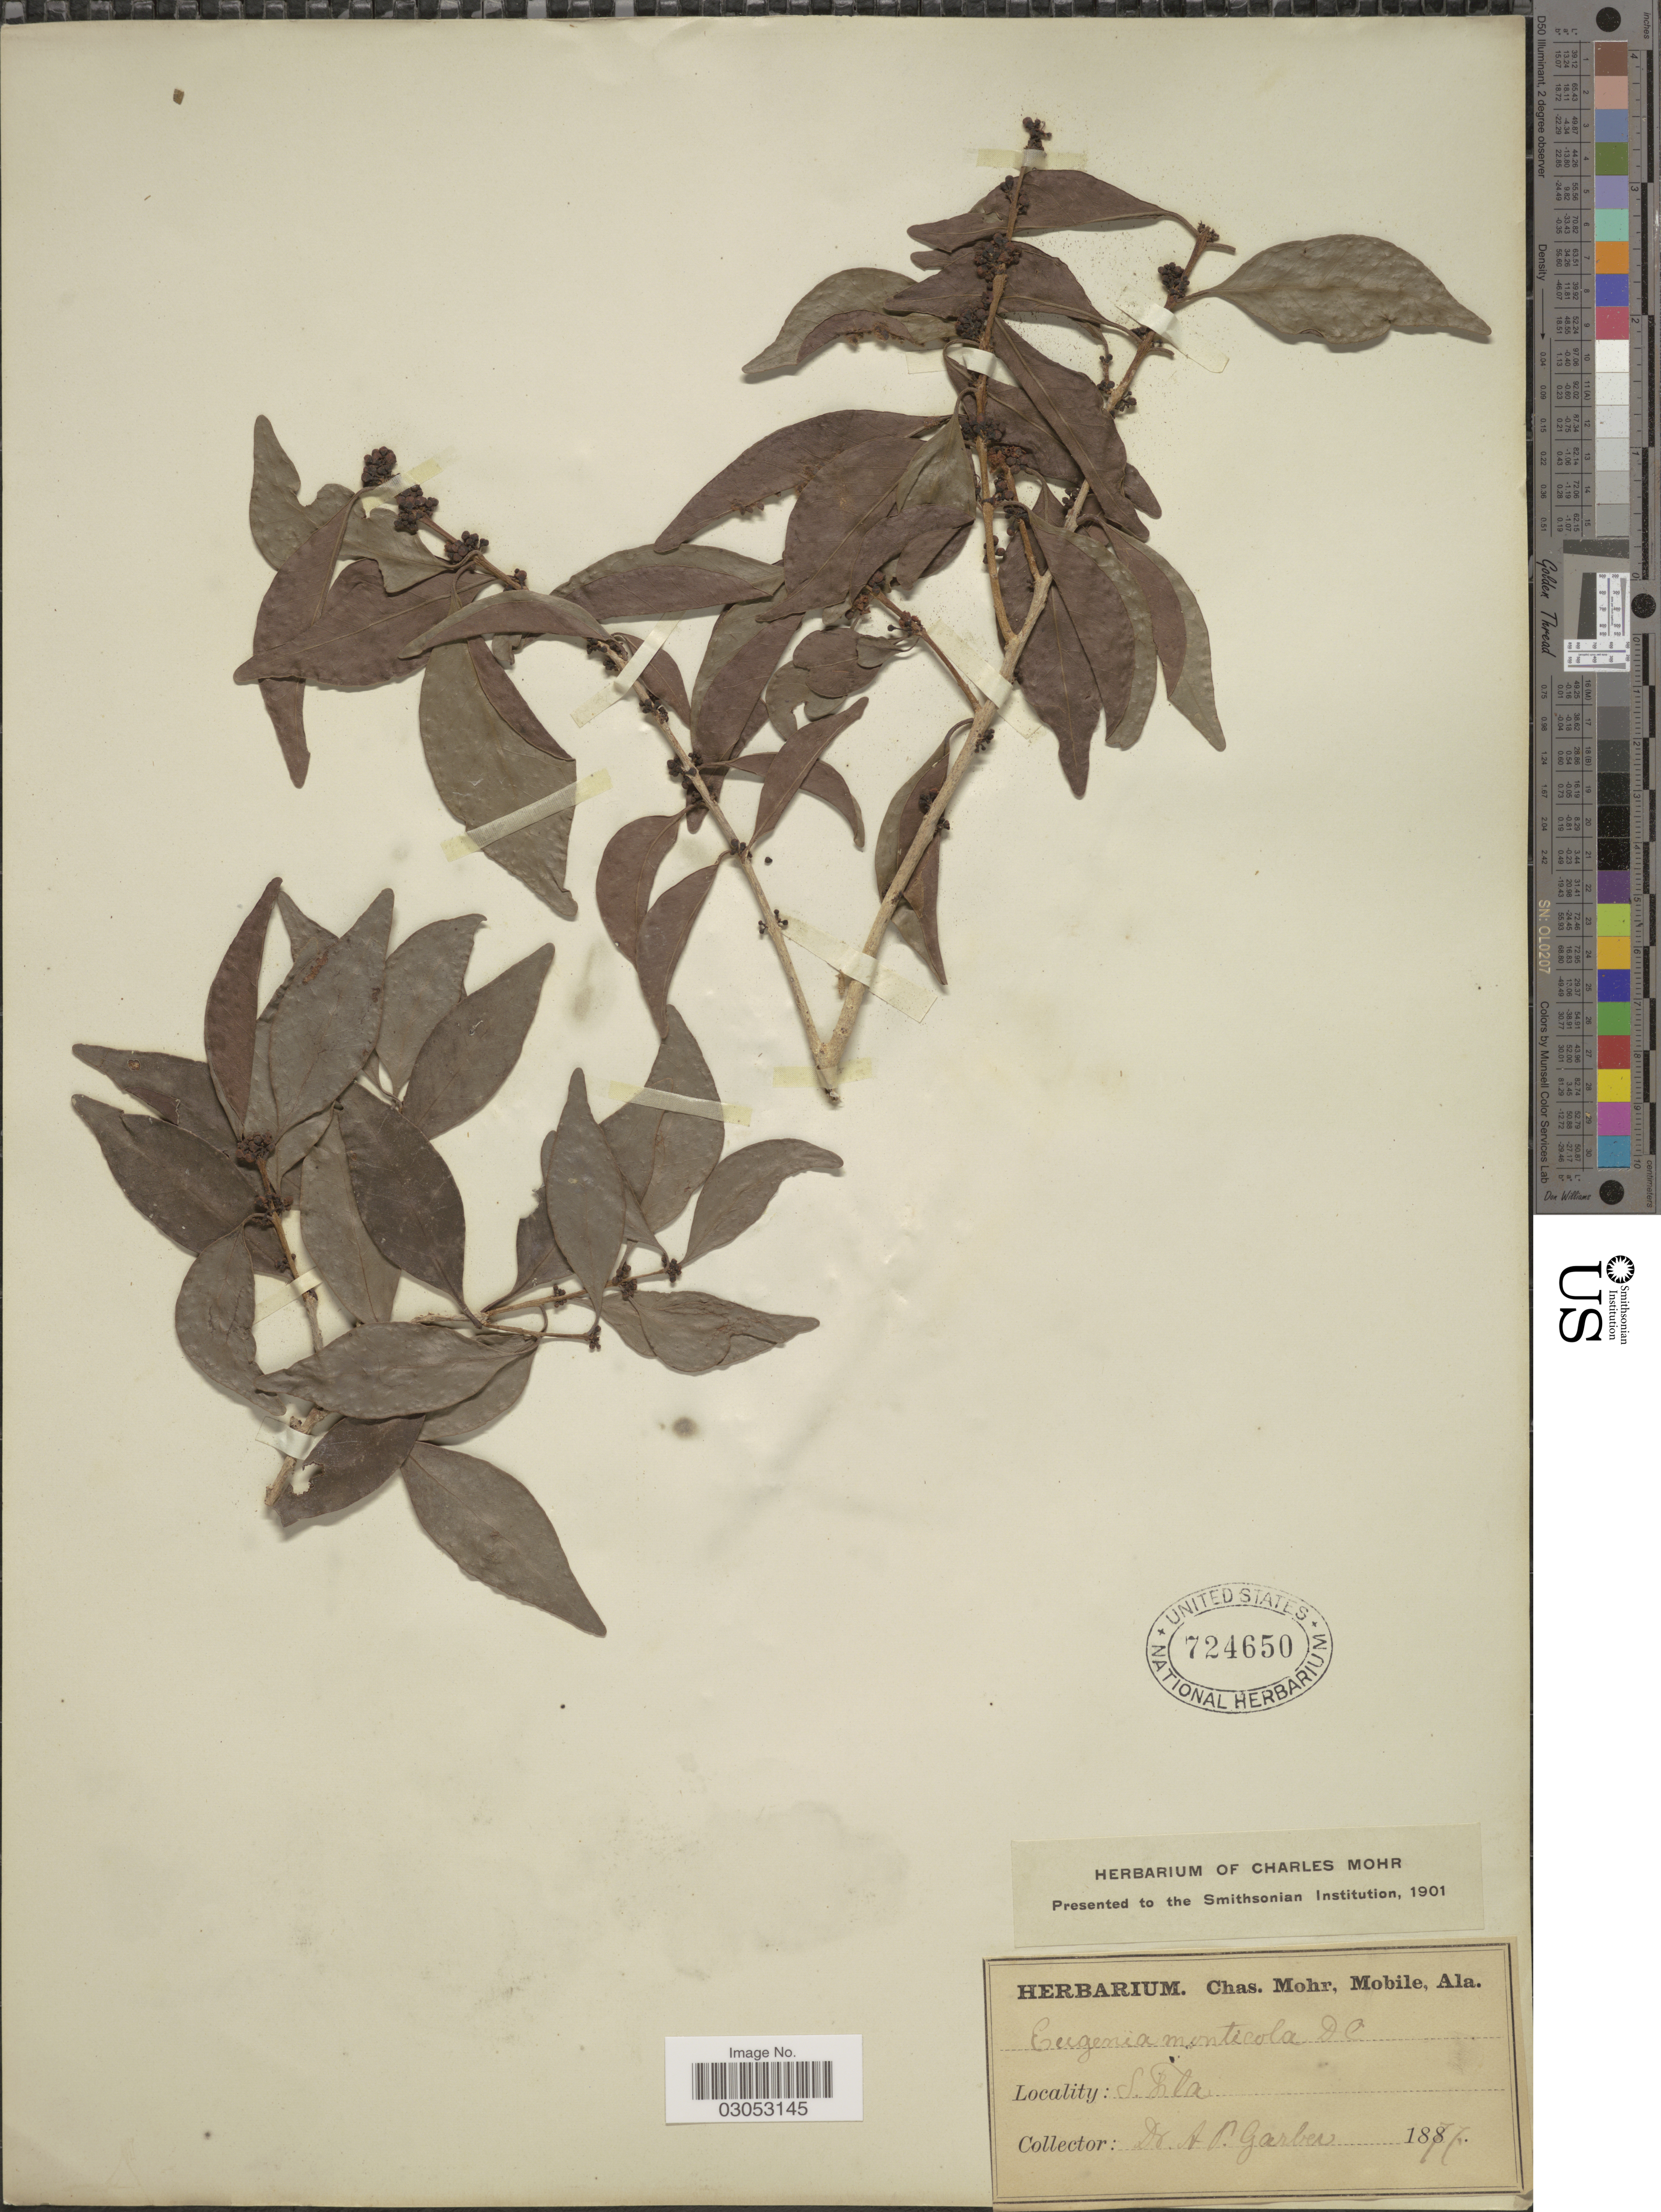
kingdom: Plantae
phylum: Tracheophyta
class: Magnoliopsida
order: Myrtales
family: Myrtaceae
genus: Eugenia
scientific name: Eugenia axillaris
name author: (Sw.) Willd.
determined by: Strong, Mark T., (BOT), Smithsonian Institution - National Museum of Natural History (UNITED STATES)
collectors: A. P. Garber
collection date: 1877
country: United States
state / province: Florida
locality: S. Fla.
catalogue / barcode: US 724650